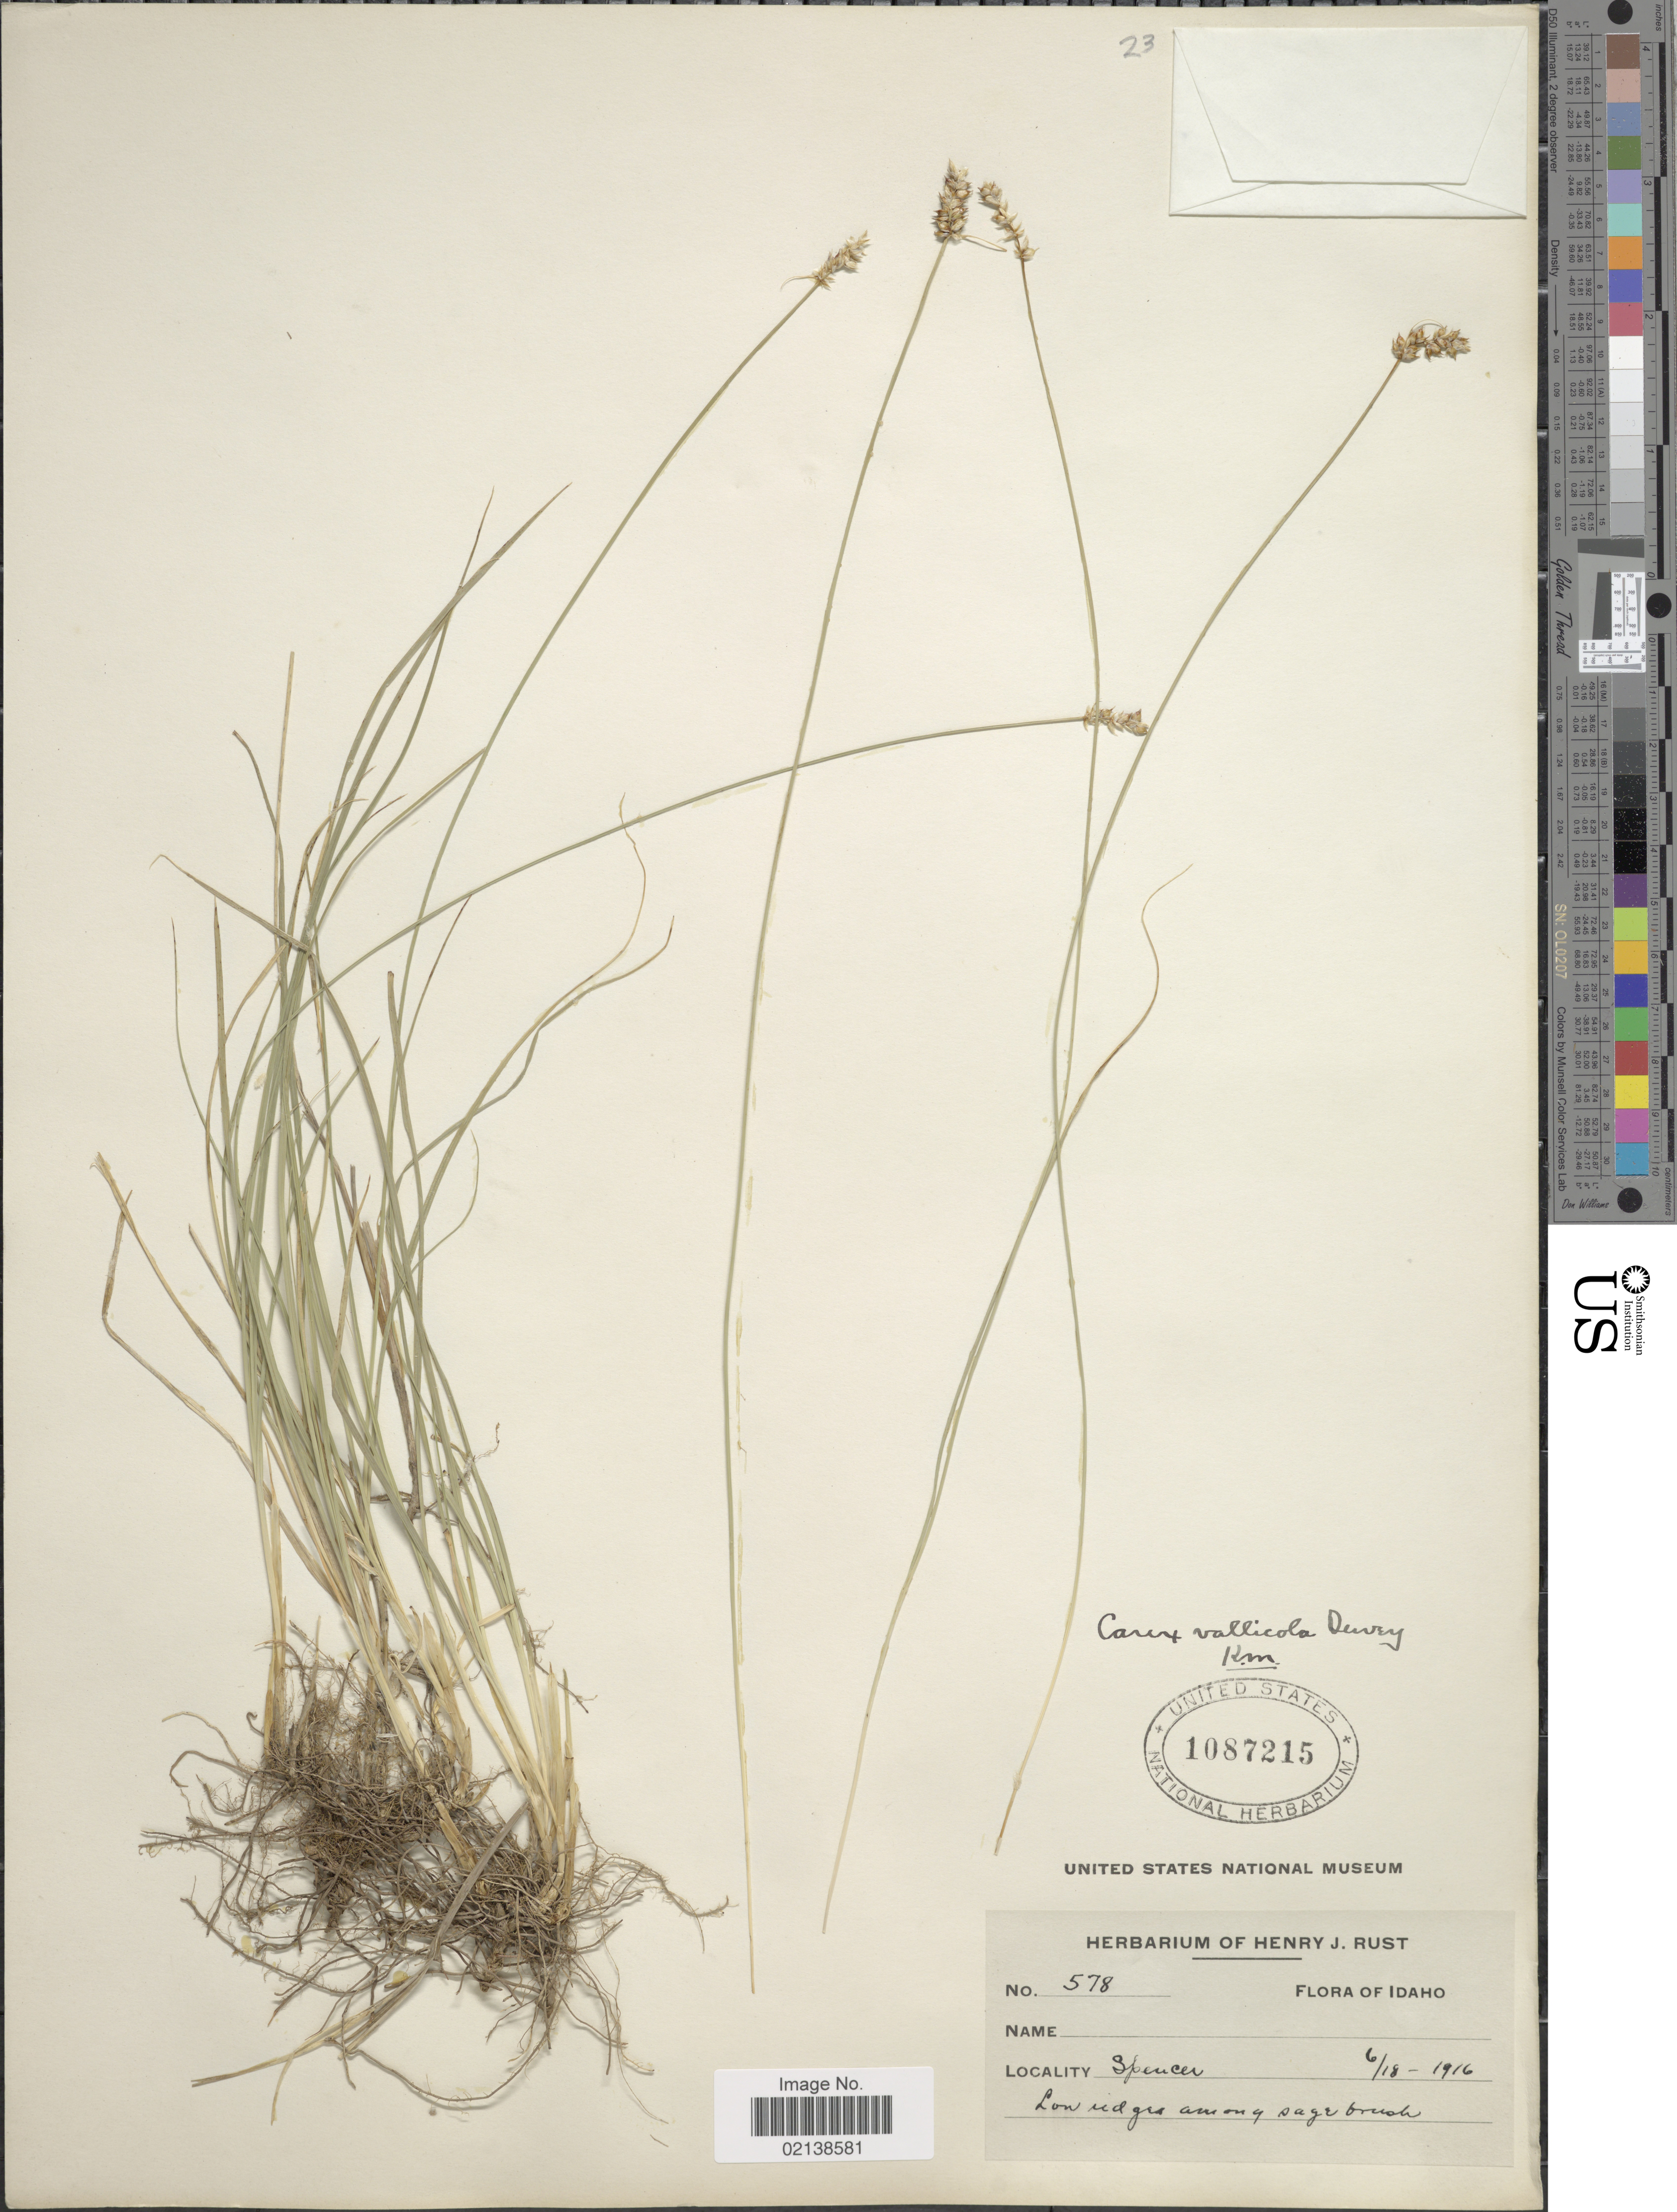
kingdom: Plantae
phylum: Tracheophyta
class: Liliopsida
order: Poales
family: Cyperaceae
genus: Carex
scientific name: Carex vallicola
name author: Dewey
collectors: ex herb. Henry J. Rust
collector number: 578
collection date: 1916-06-18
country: United States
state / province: Idaho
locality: Spencer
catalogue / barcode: US 1087215